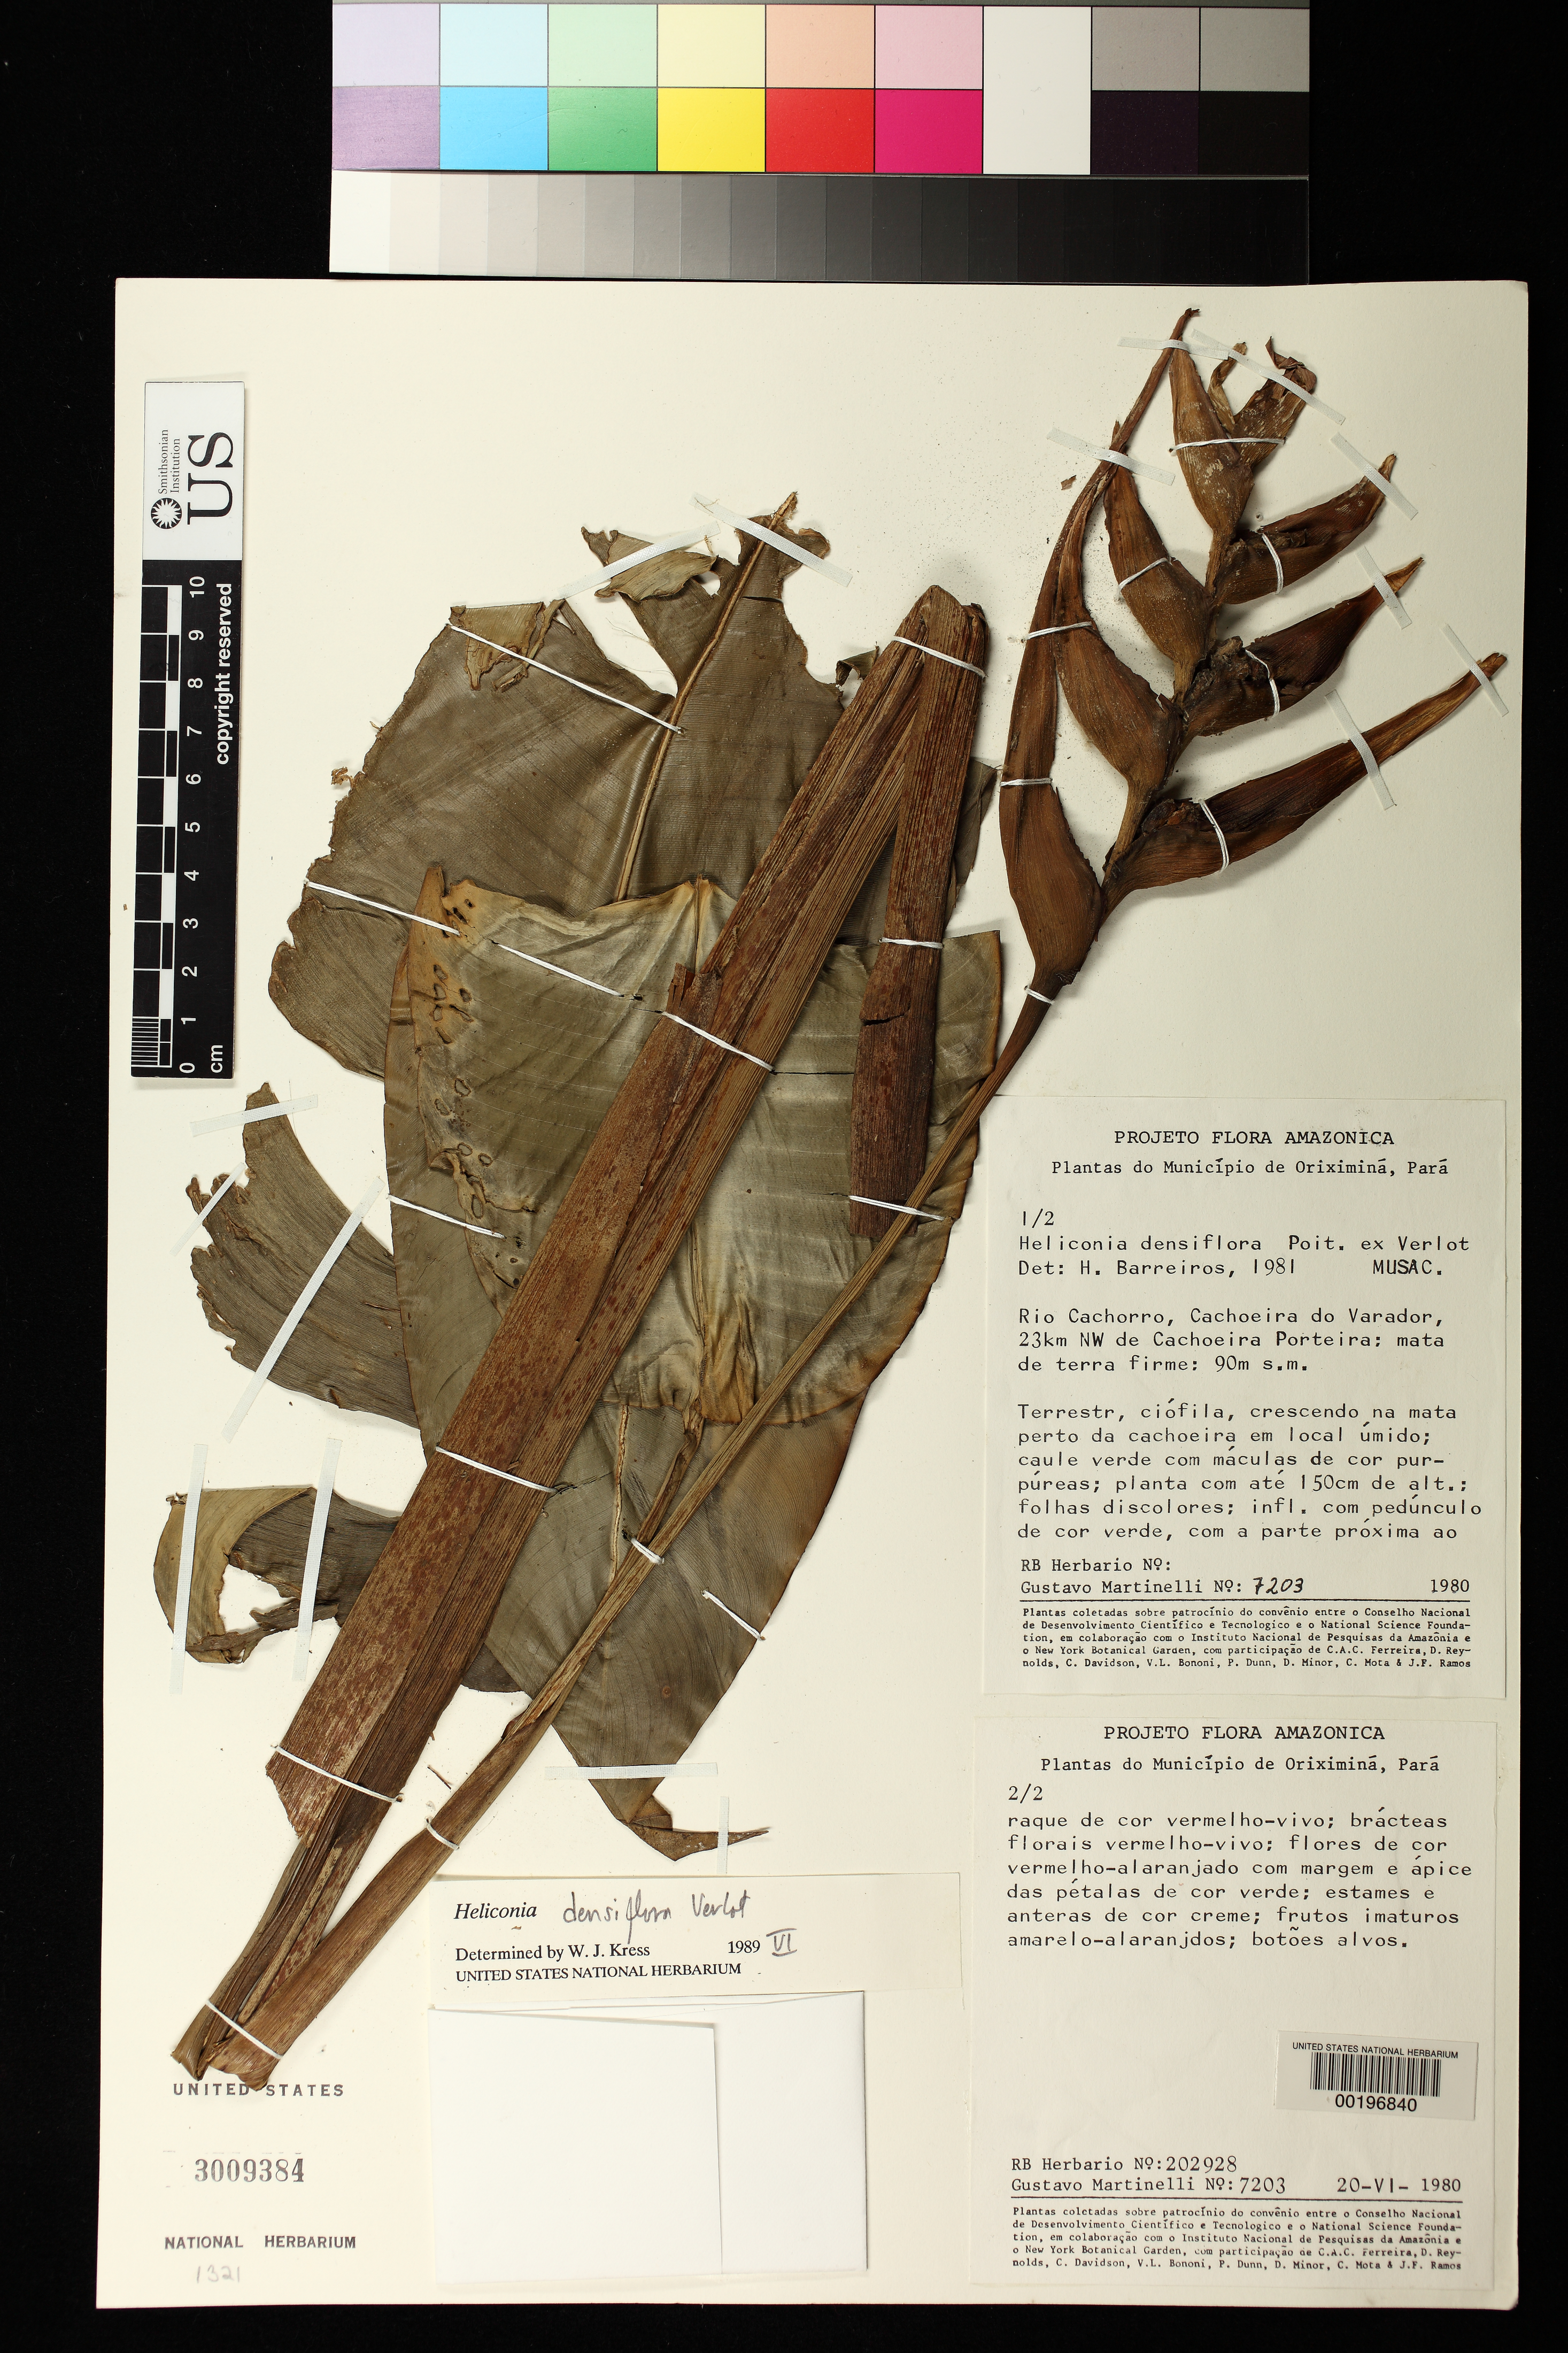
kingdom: Plantae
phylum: Tracheophyta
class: Liliopsida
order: Zingiberales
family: Heliconiaceae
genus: Heliconia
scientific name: Heliconia densiflora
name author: B. Verl.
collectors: G. Martinelli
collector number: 7203 / Rb Herb 202928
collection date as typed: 20 Jun 1980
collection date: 1980-06-20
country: Brazil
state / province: Pará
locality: Municipio de oriximina, rio cachorro, cachoeira do varador, 23 km nw of cachoeira porteira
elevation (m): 90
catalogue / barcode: US 3009384